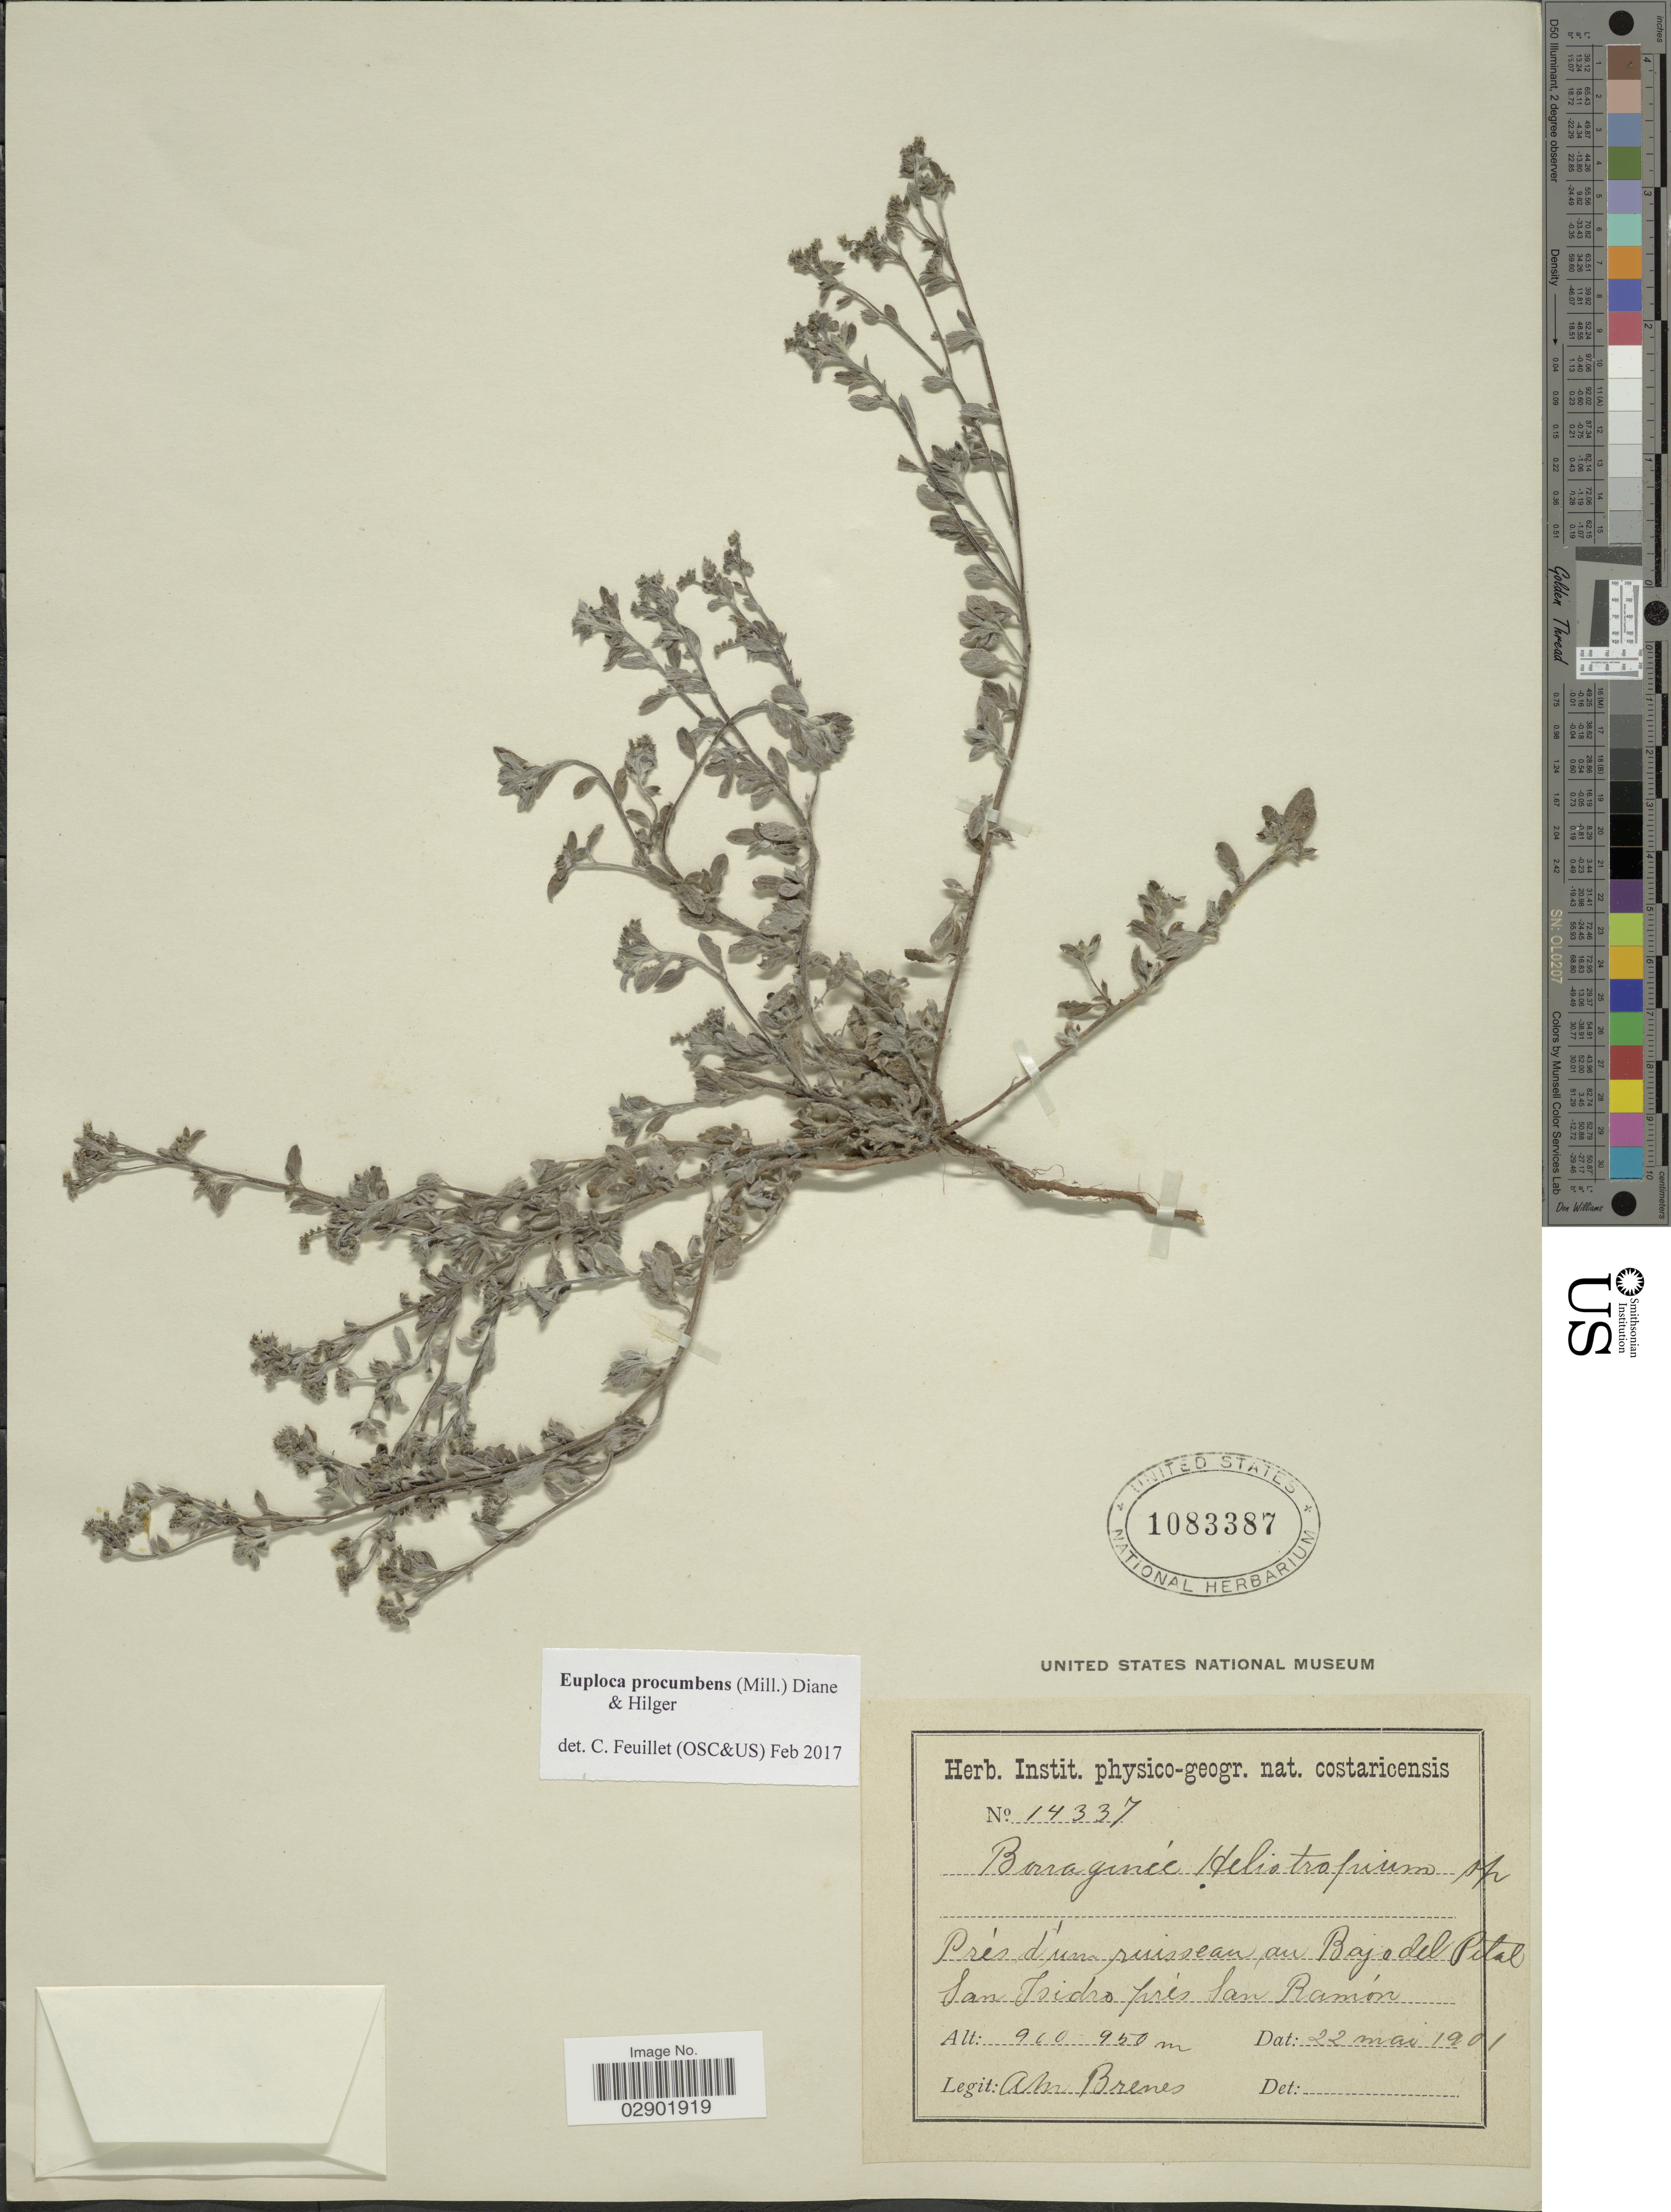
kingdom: Plantae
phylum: Tracheophyta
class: Magnoliopsida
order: Boraginales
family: Heliotropiaceae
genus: Euploca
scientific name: Euploca procumbens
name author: (Mill.) Diane & Hilger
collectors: A. Brenes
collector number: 14337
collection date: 1901-05-22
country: Costa Rica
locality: Près d'un ruissean au Bajo del Pital San Isidro prés San Ramón.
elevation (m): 900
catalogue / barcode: US 1083387